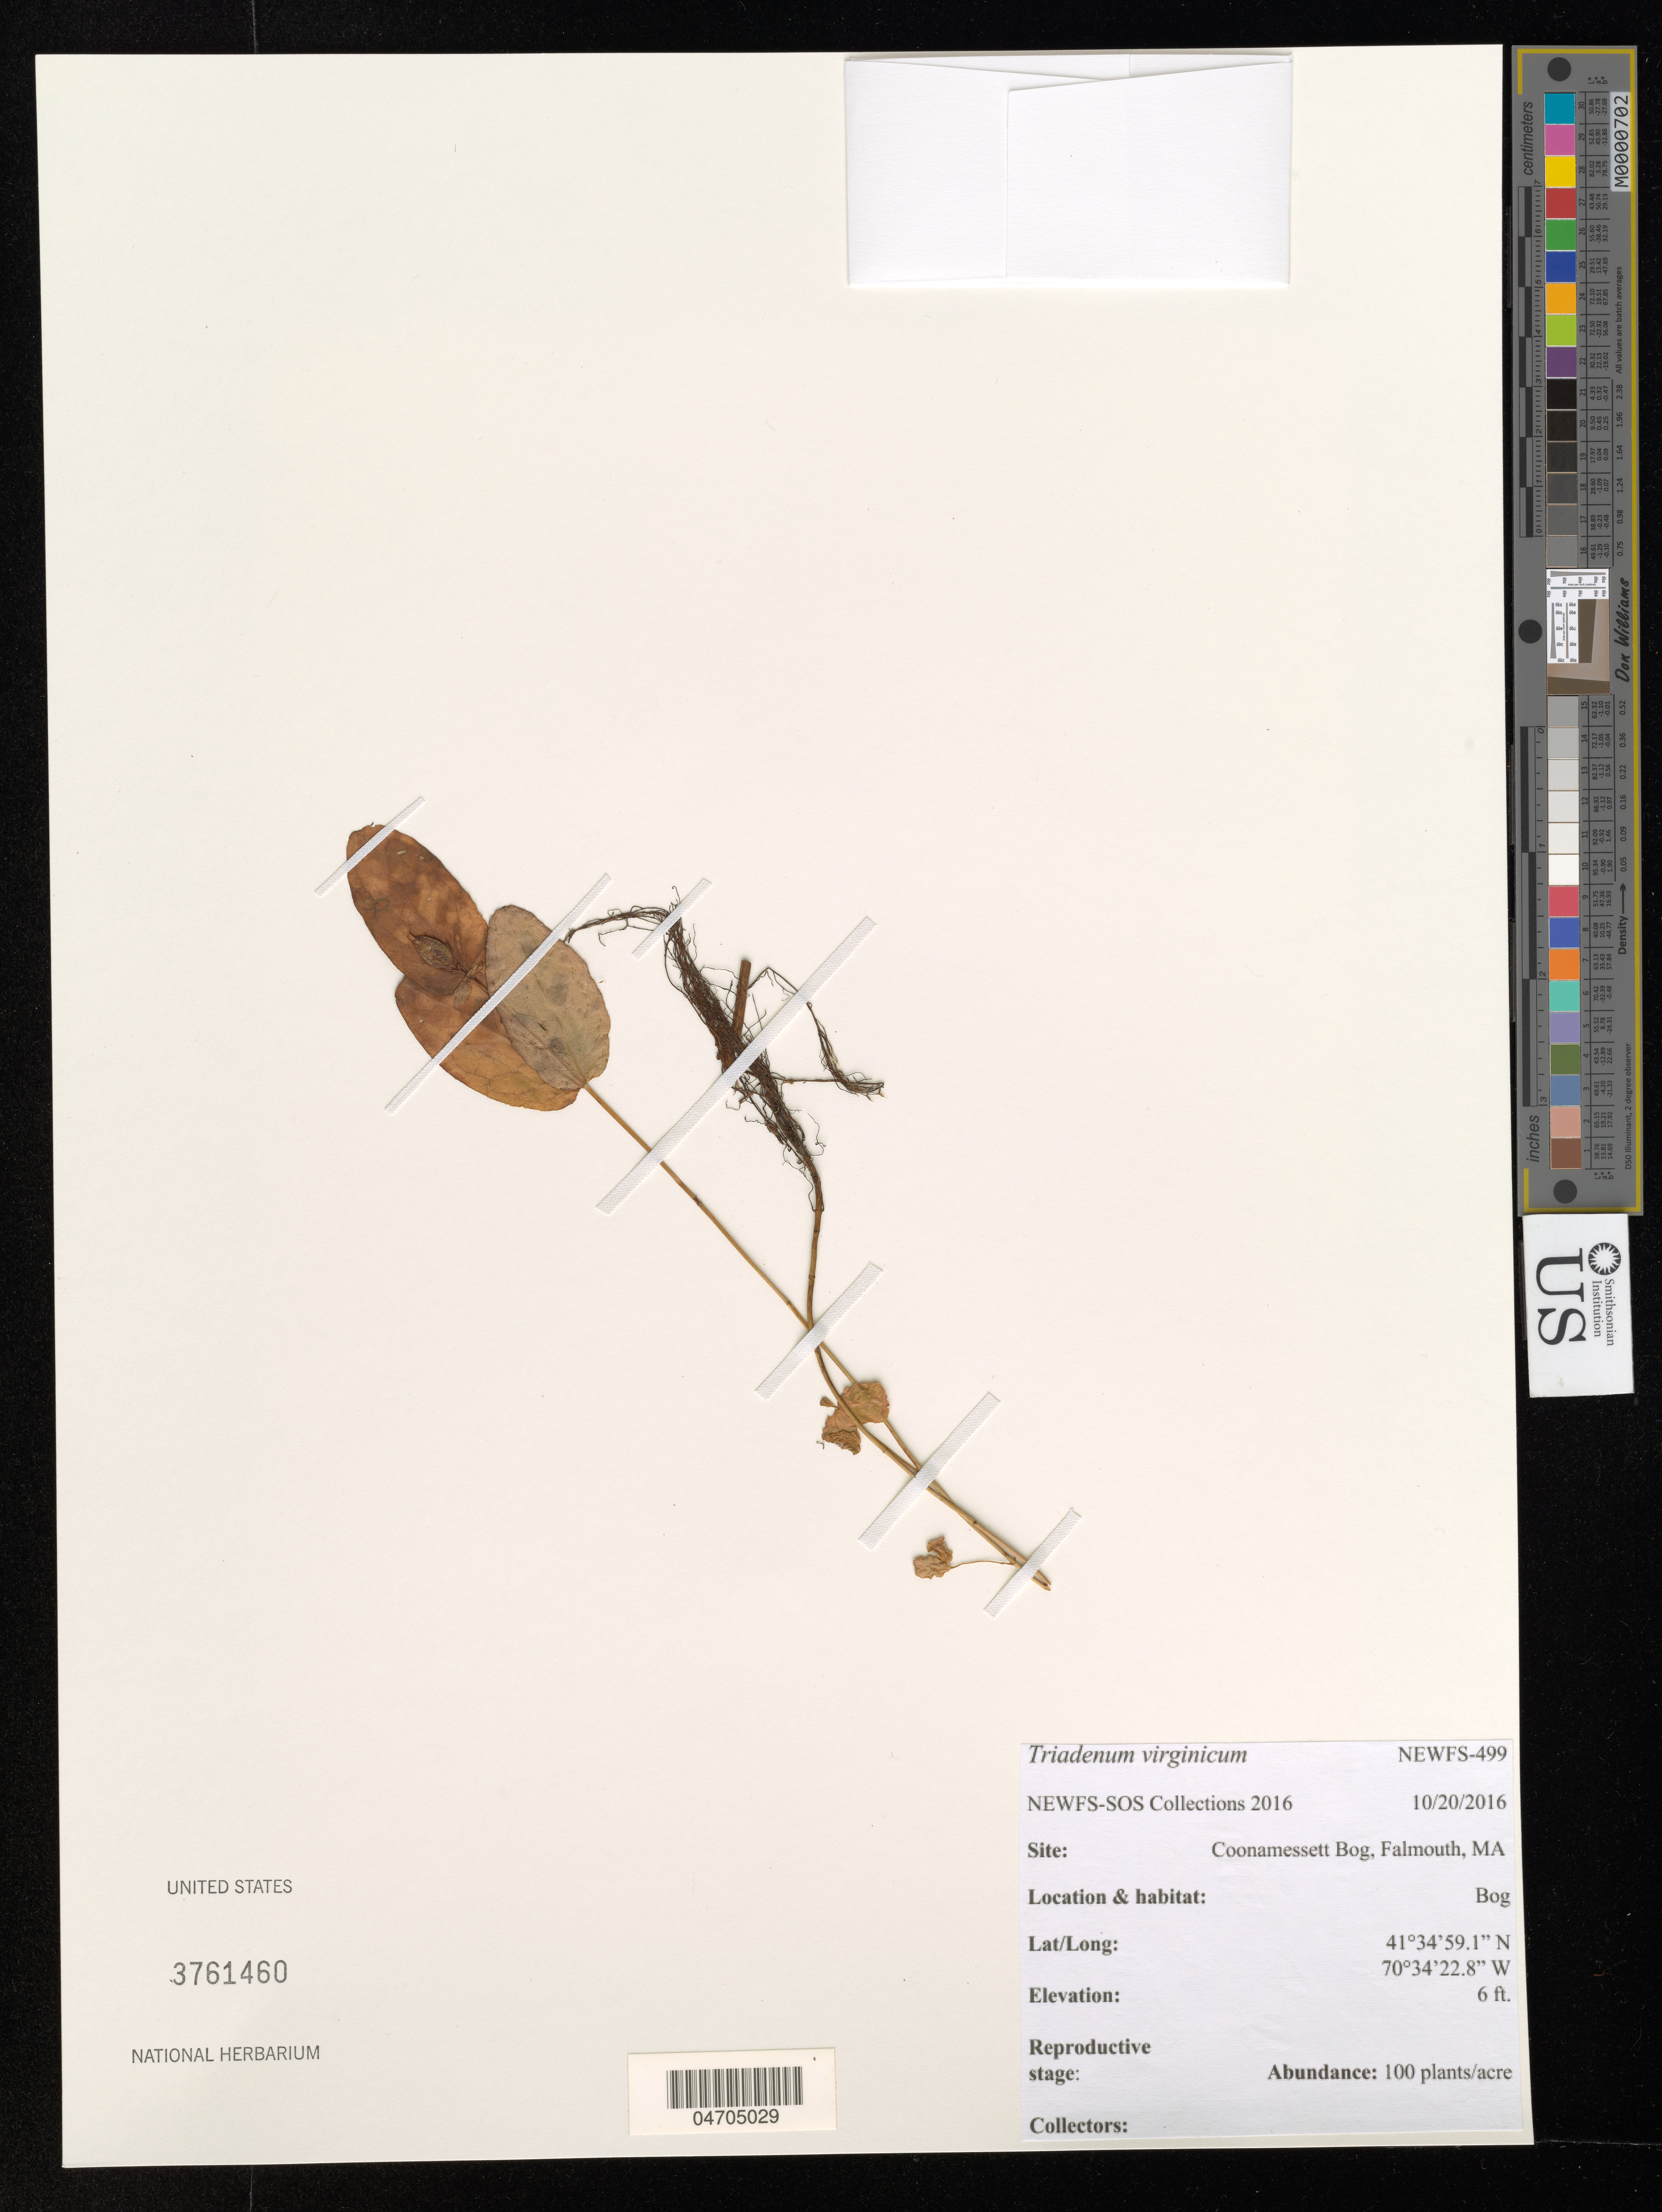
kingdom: Plantae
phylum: Tracheophyta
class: Magnoliopsida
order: Malpighiales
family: Hypericaceae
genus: Triadenum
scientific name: Triadenum virginicum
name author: (L.) Raf.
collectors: NEWFS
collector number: NEWFS-499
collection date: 2016-10-20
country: United States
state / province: Massachusetts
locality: Coonamesset Bog, Falmouth.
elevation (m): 2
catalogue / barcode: US 3761460